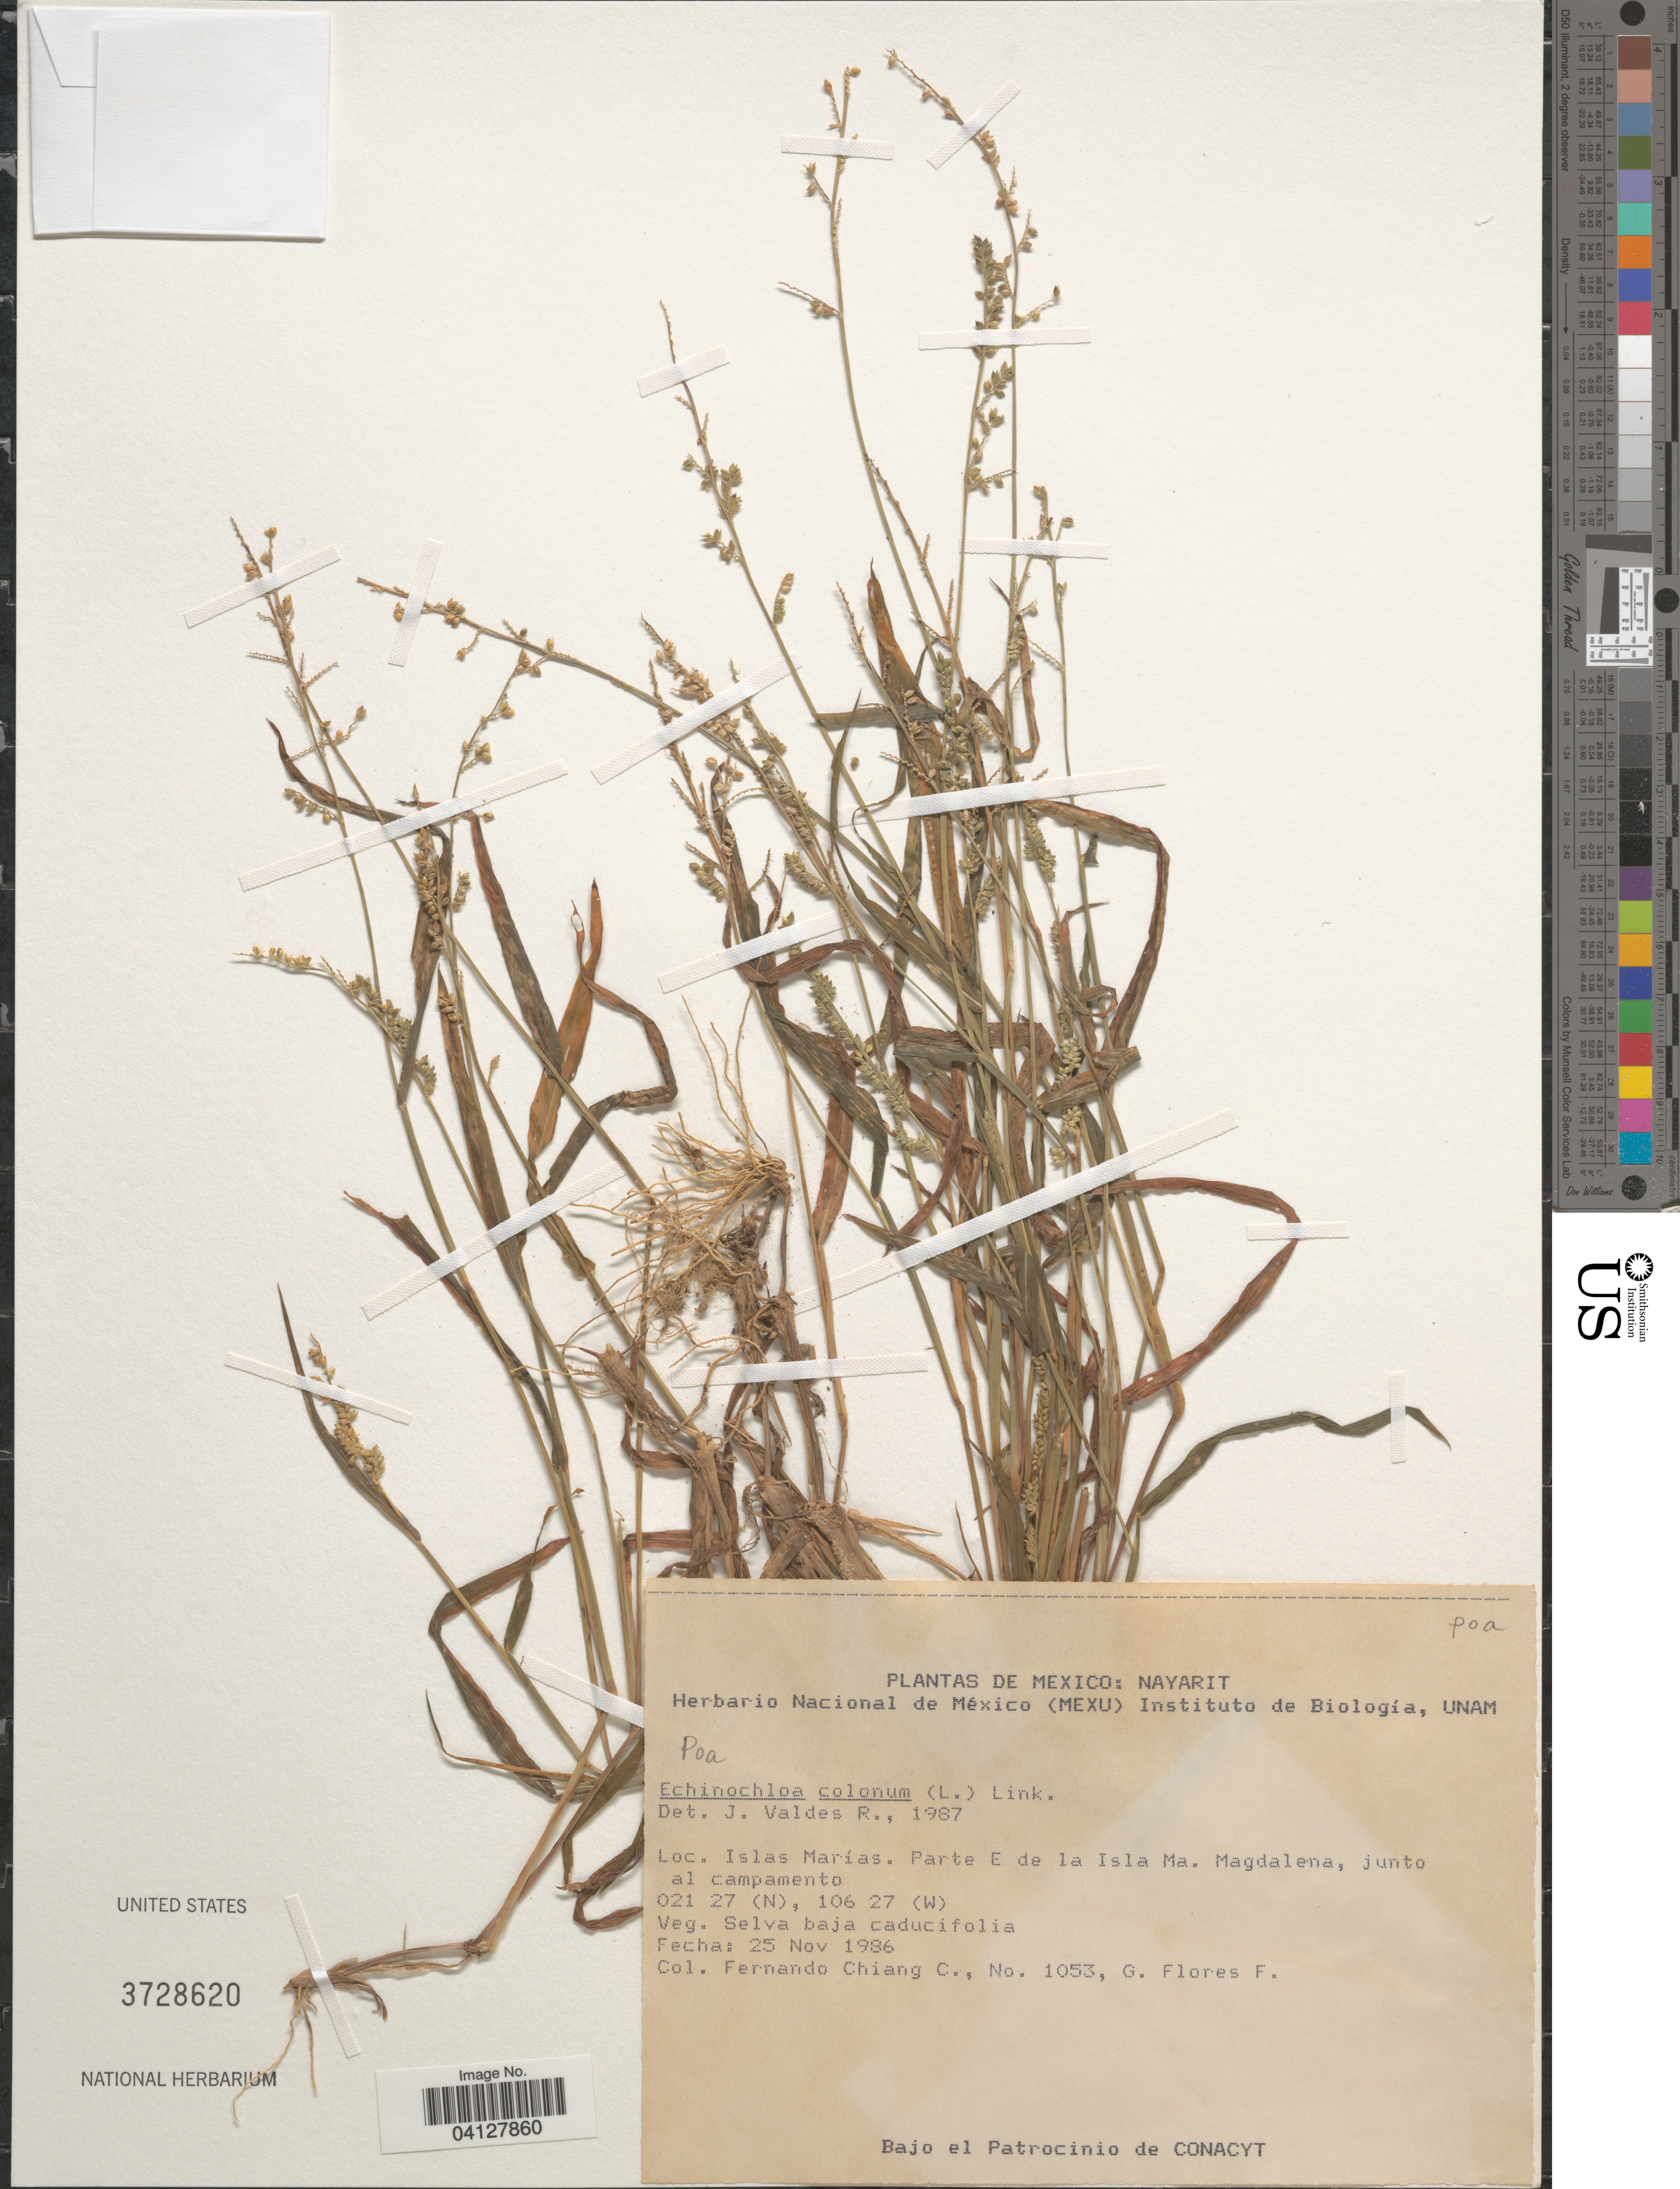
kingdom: Plantae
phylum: Tracheophyta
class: Liliopsida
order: Poales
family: Poaceae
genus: Echinochloa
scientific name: Echinochloa colonum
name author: (L.) Link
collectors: F. Chiang C. & G. Flores F.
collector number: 1053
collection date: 1986-11-25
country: Mexico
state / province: Nayarit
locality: Islas Marías. Parte E de la Isla Ma. Magdalena, junto al campamento.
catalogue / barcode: US 3728620